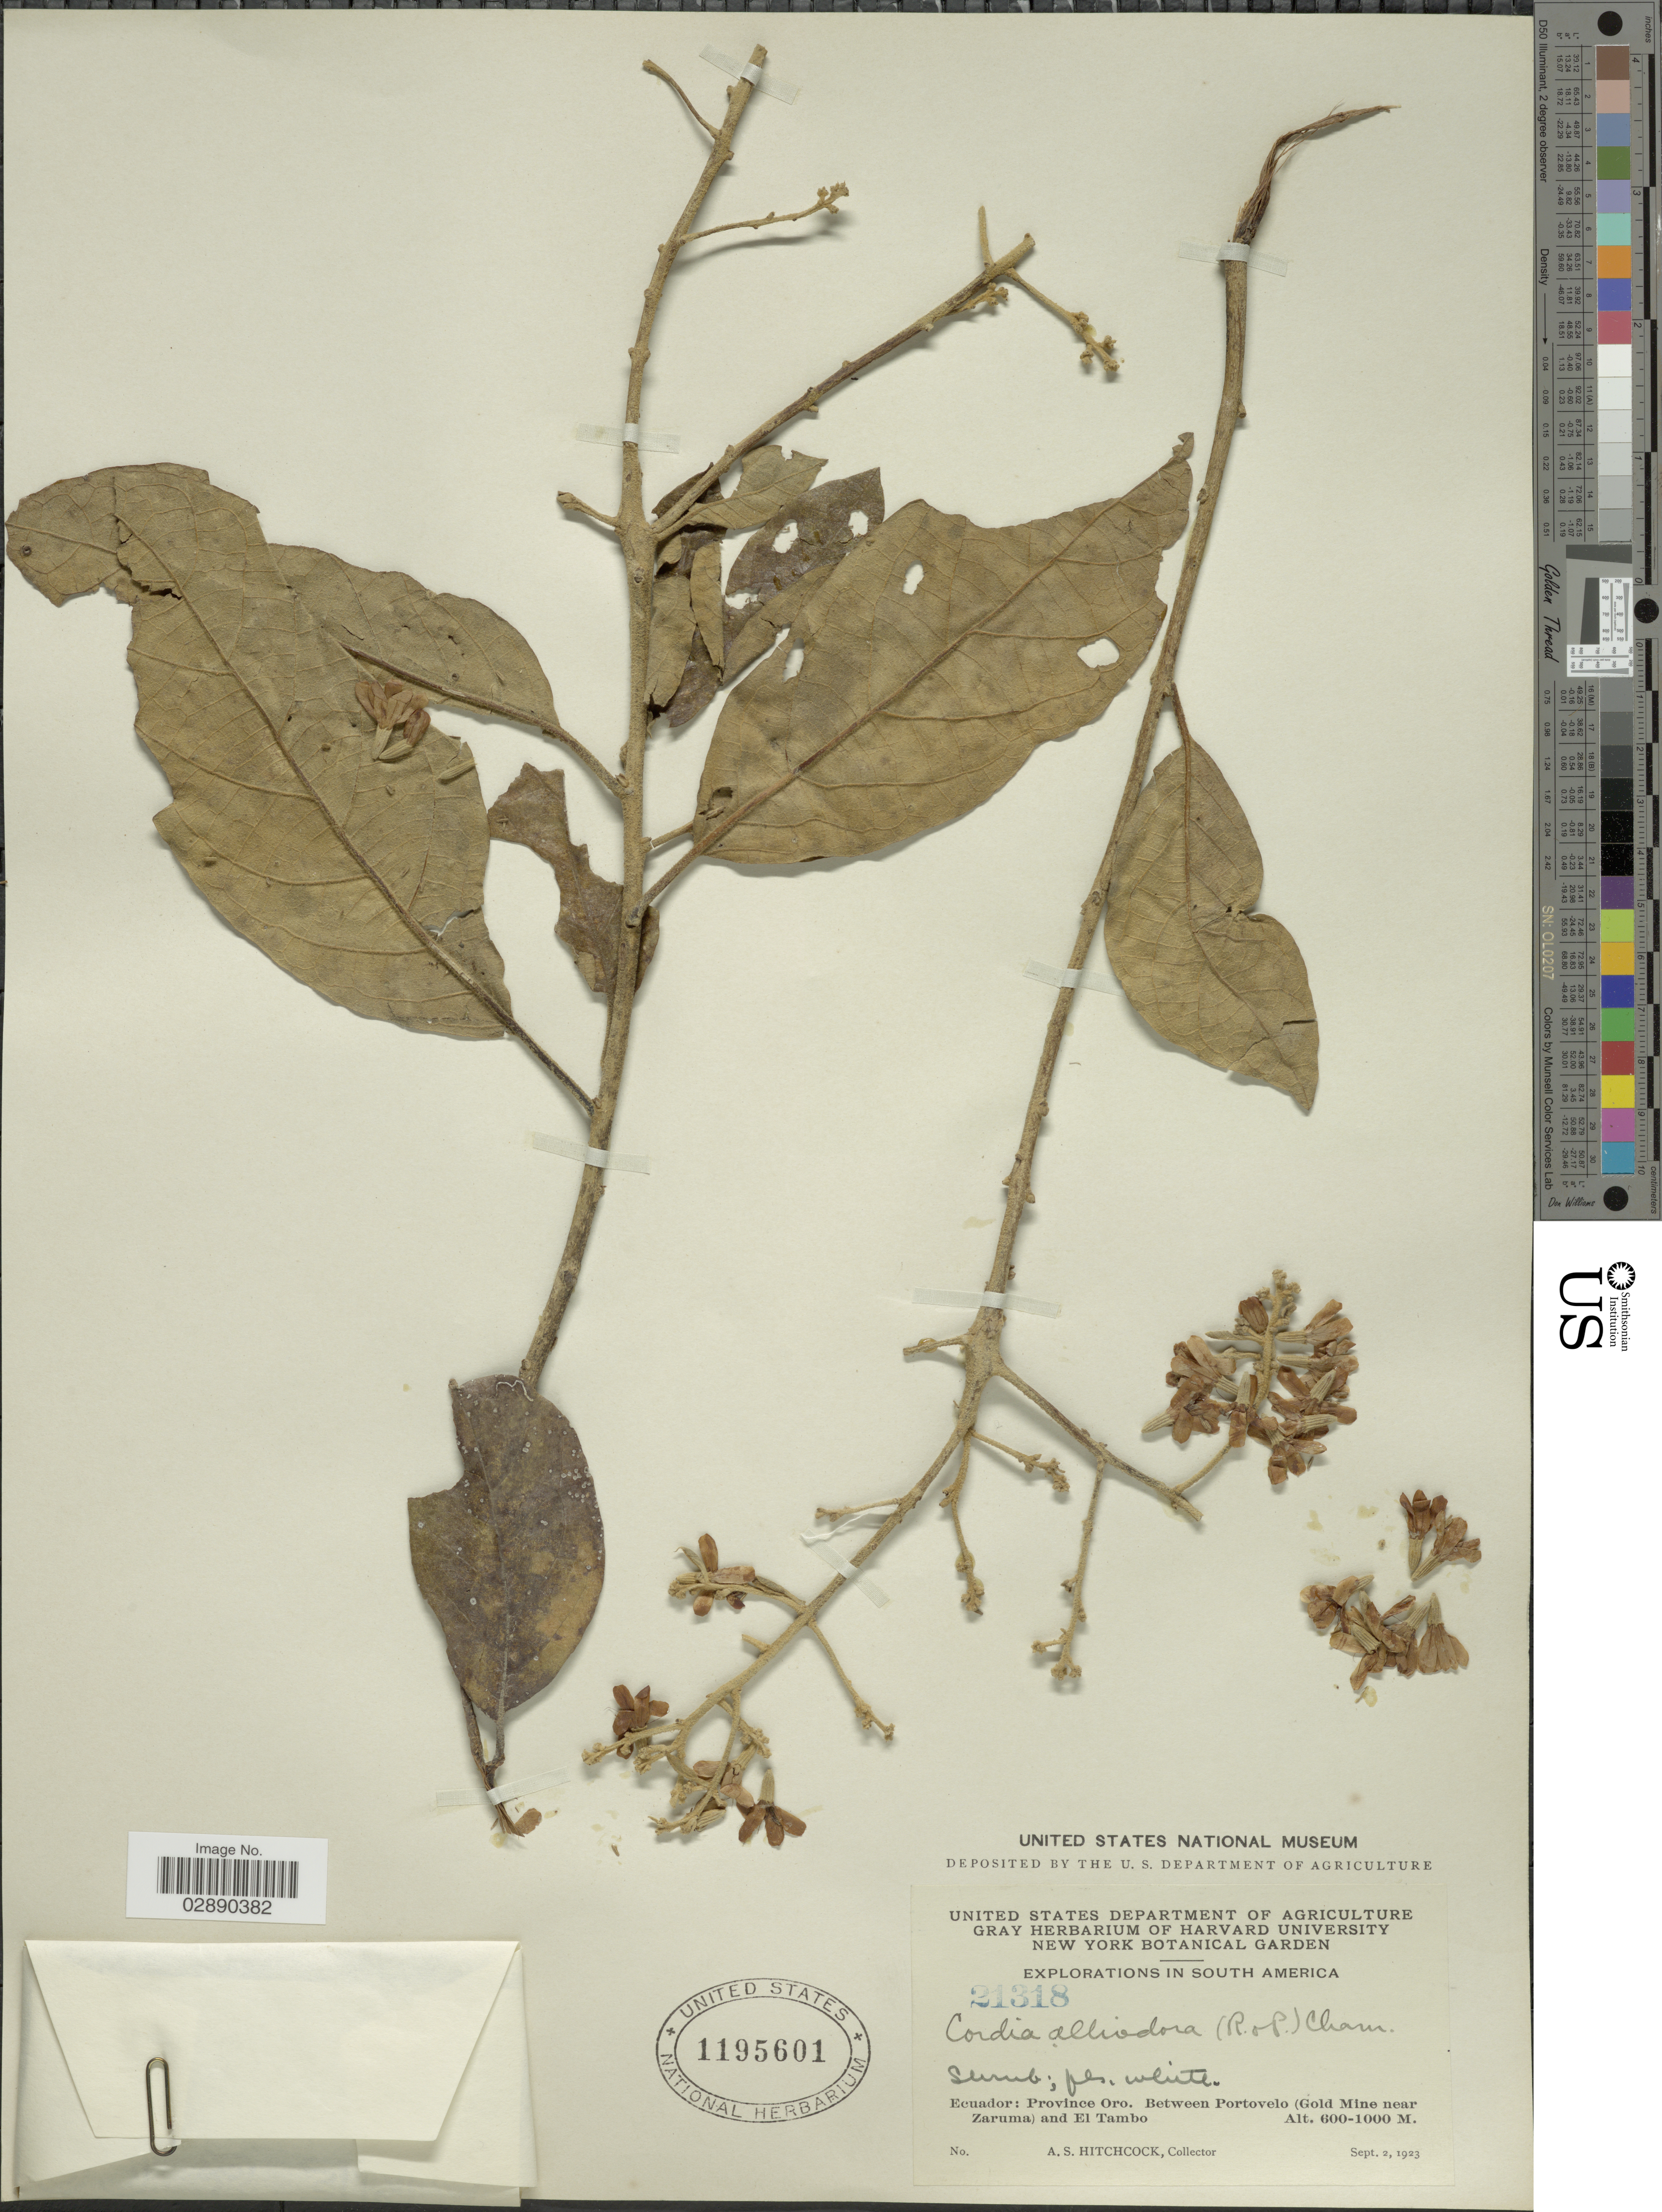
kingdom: Plantae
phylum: Tracheophyta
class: Magnoliopsida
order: Boraginales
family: Cordiaceae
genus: Cordia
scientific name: Cordia alliodora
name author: (Ruiz & Pav.) Oken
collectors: A. S. Hitchcock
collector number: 21318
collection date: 1923-09-02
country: Ecuador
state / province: El Oro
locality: Province Oro. Between Portovelo (Gold Mine near Zaruma) and El Tambo.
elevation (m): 600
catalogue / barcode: US 1195601